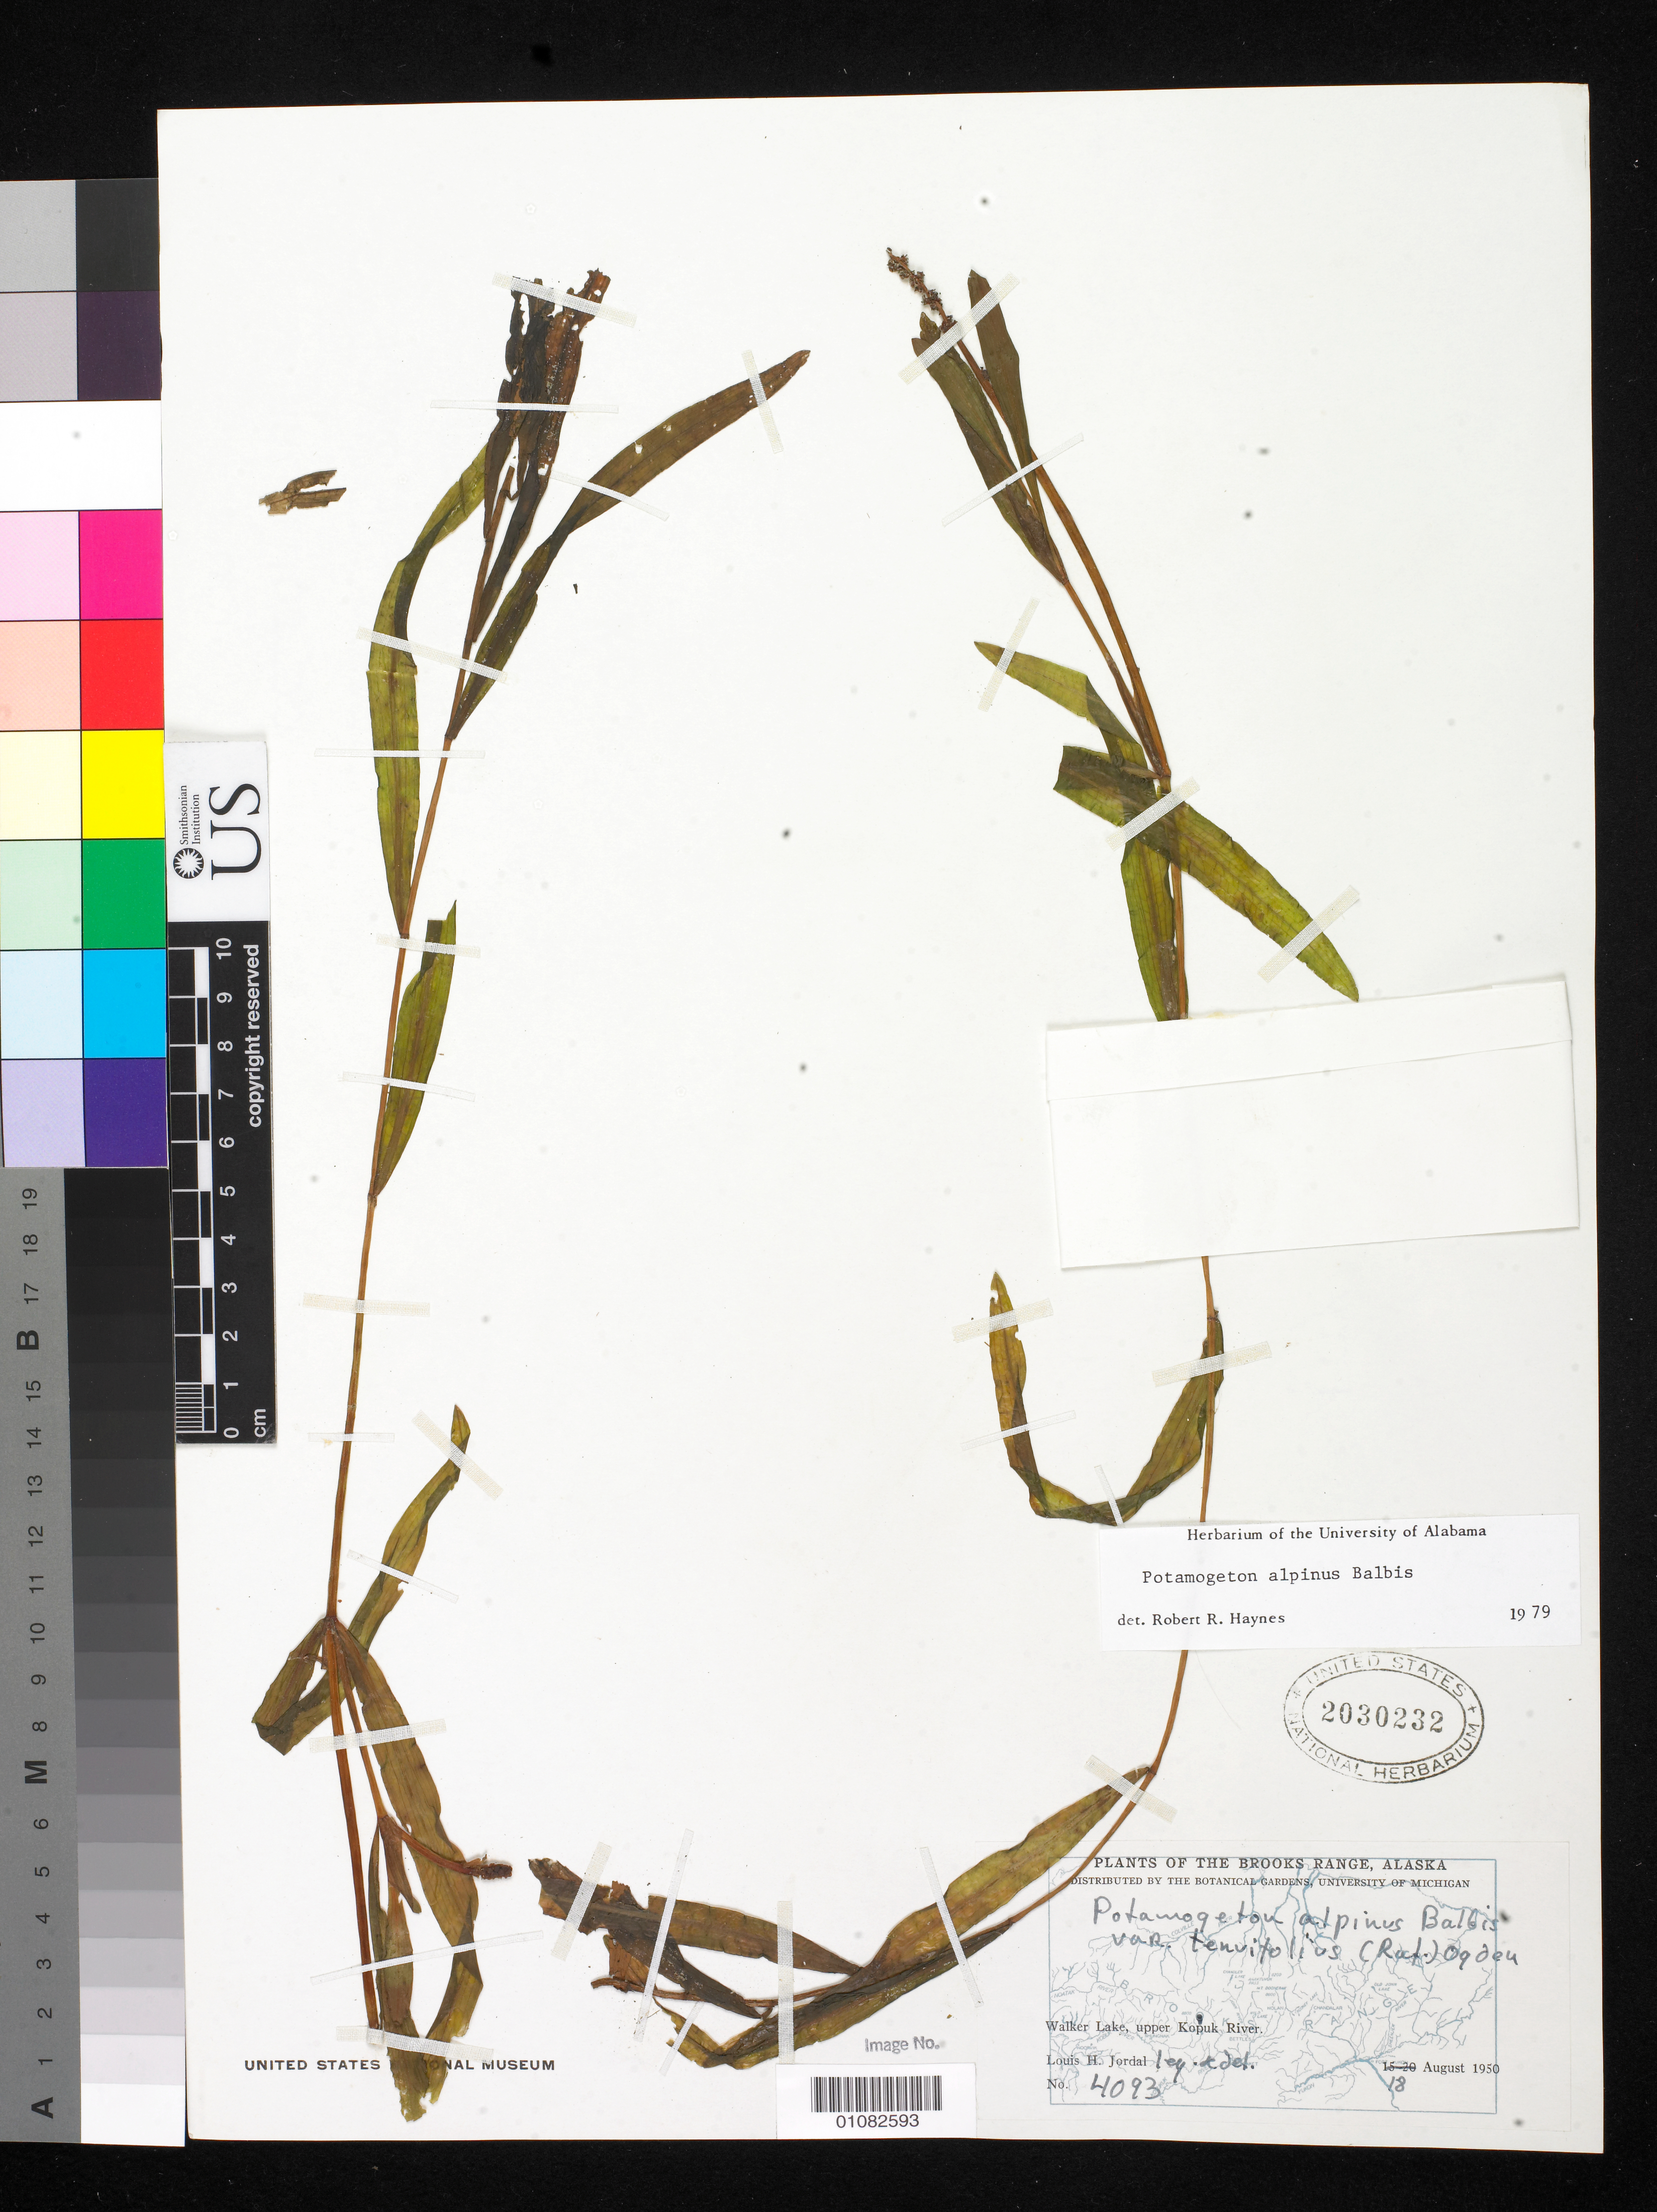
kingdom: Plantae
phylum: Tracheophyta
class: Liliopsida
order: Alismatales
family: Potamogetonaceae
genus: Potamogeton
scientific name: Potamogeton alpinus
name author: Balb.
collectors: L. Jordal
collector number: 4093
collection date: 1950-08-18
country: United States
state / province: Alaska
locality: Brooks Range, Walker Lake, upper Kopuk River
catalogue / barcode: US 2030232